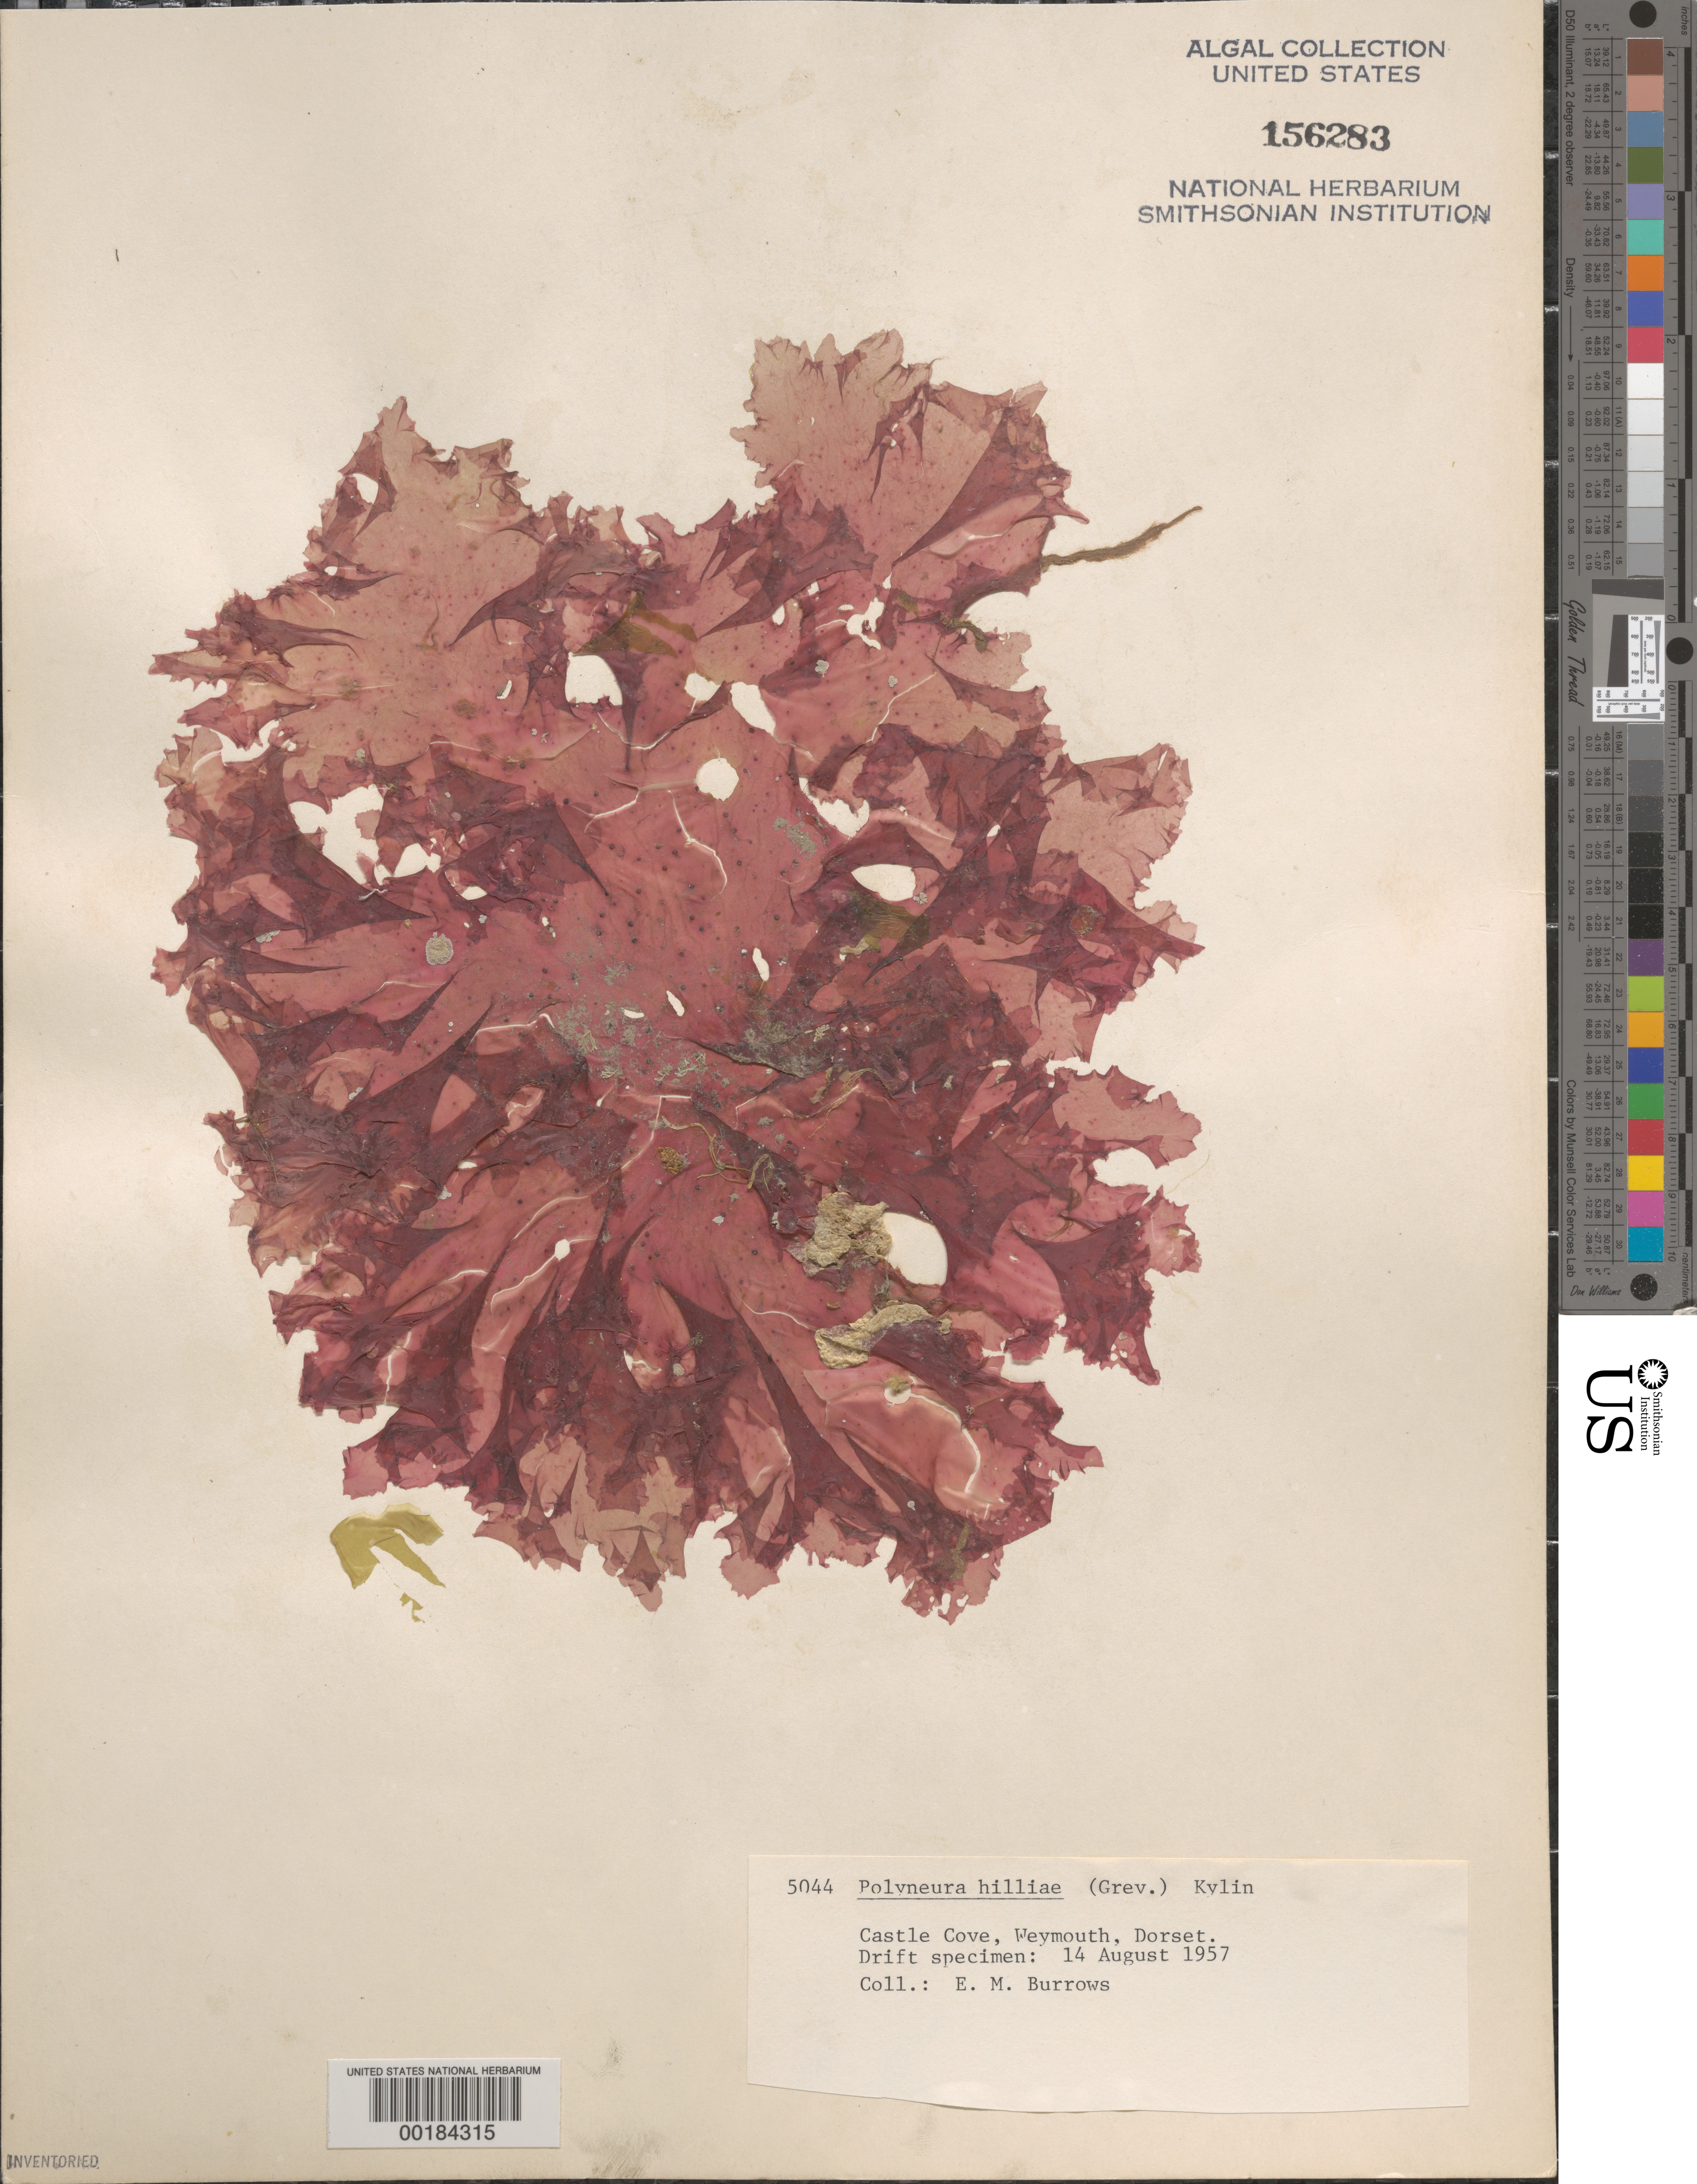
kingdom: Plantae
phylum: Rhodophyta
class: Florideophyceae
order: Ceramiales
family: Delesseriaceae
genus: Polyneura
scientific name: Polyneura bonnemaisonii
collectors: E. Burrows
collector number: PSD 5044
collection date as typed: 14 Aug 1957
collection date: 1957-08-14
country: United Kingdom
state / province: England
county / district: Dorset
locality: Castle Cove, Weymouth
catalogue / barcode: US 156283